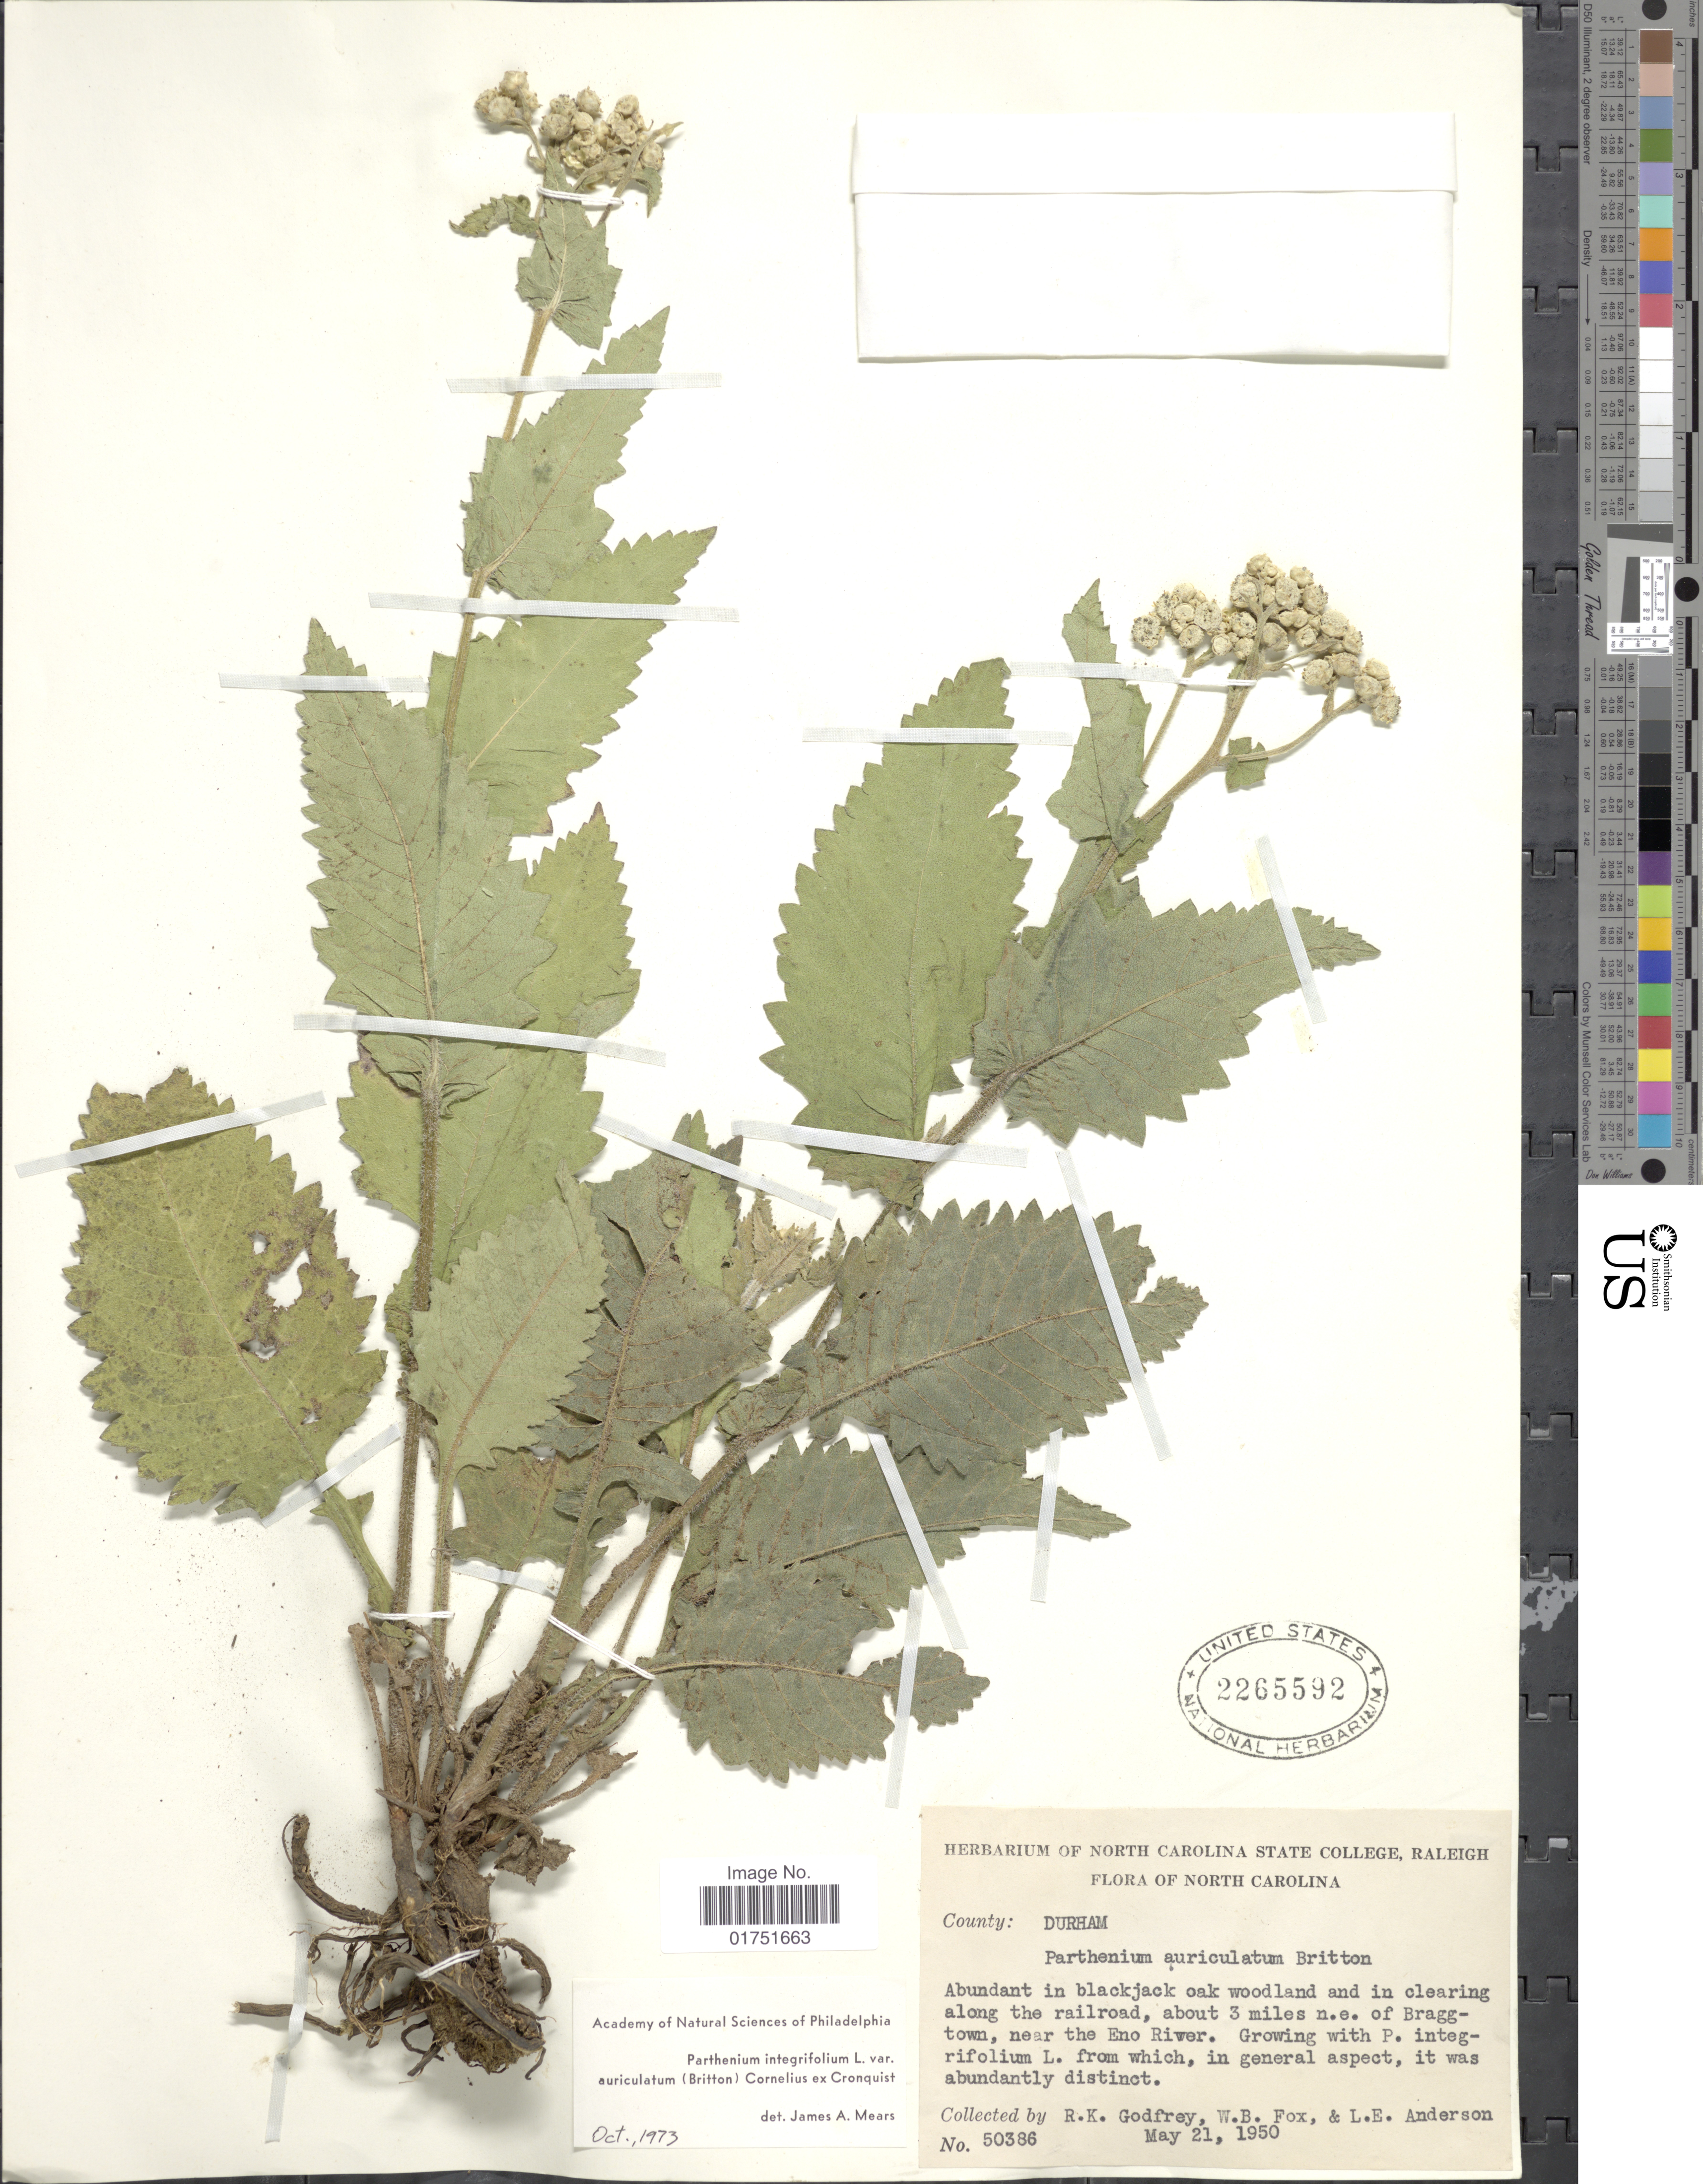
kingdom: Plantae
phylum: Tracheophyta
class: Magnoliopsida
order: Asterales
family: Asteraceae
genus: Parthenium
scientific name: Parthenium auriculatum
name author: Britton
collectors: R. K. Godfrey, W. B. Fox & L. E. Anderson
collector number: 50386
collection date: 1950-05-21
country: United States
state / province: North Carolina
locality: County Durham, About 3 miles n.e. of Braggtown, near the Eno River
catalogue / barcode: US 2265592